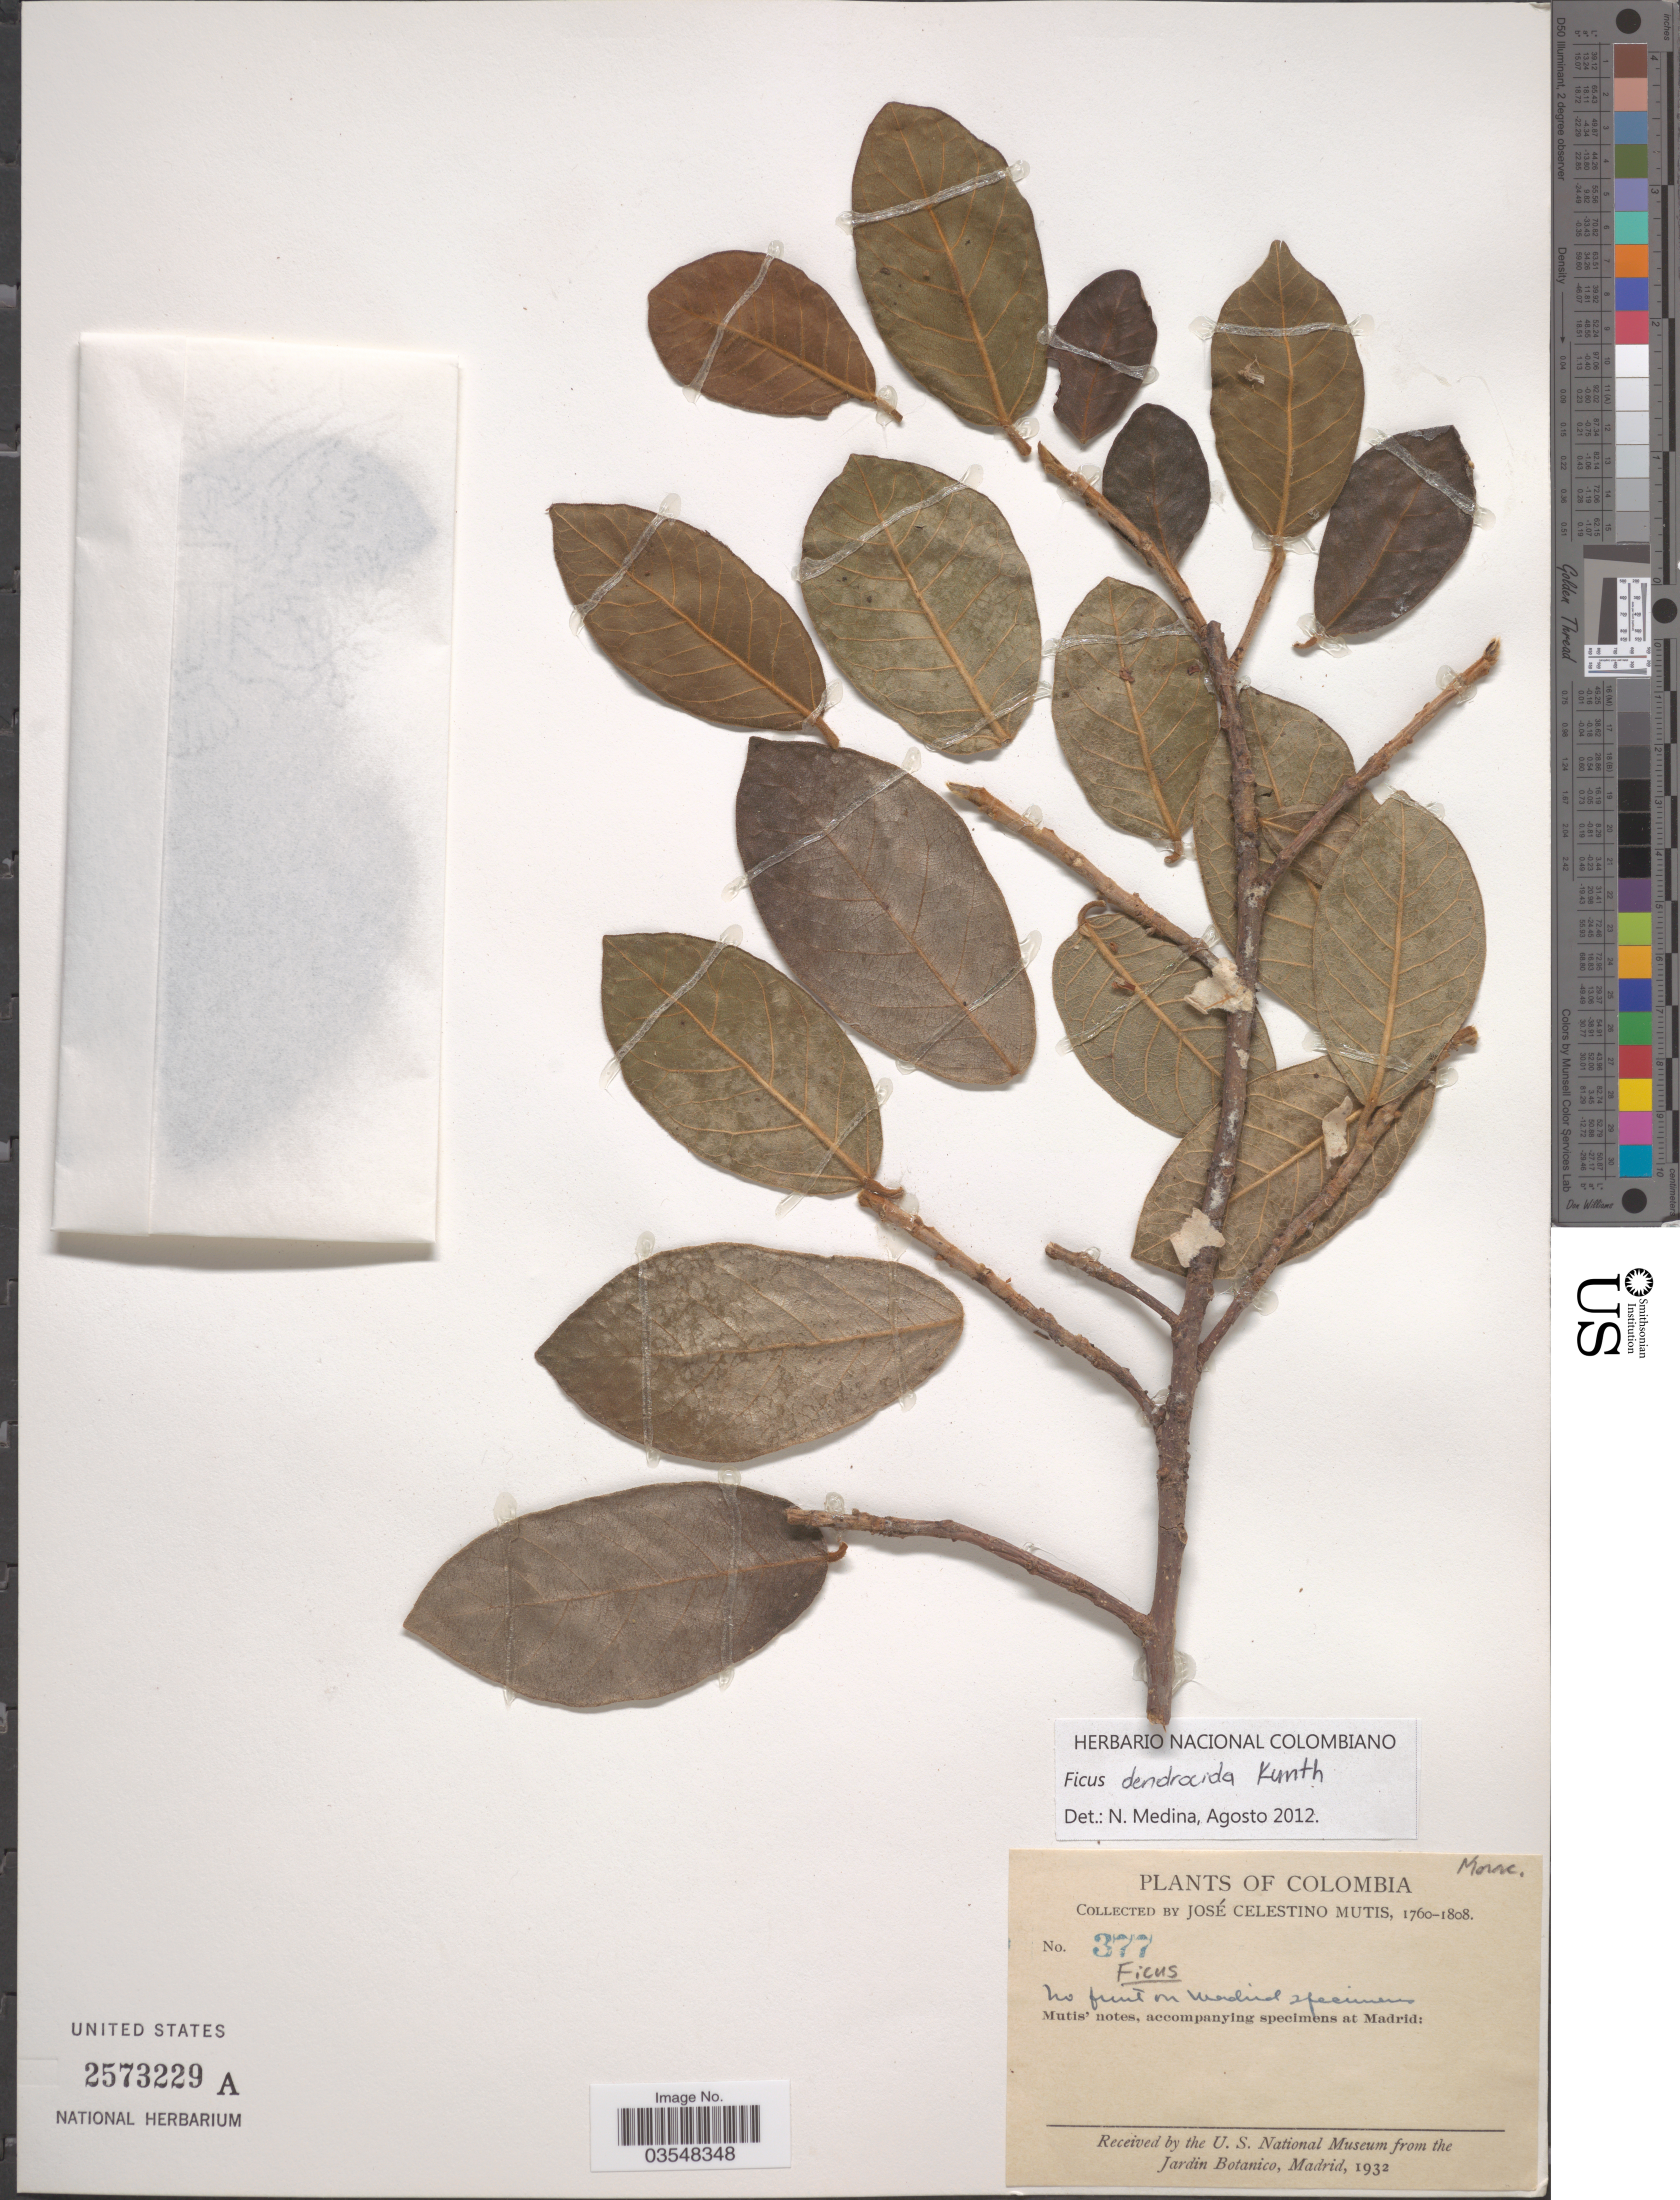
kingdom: Plantae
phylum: Tracheophyta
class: Magnoliopsida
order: Rosales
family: Moraceae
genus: Ficus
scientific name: Ficus dendrocida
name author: Kunth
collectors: J. C. B. Mutis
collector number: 377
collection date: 1760/1808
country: Colombia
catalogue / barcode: US 2573229A